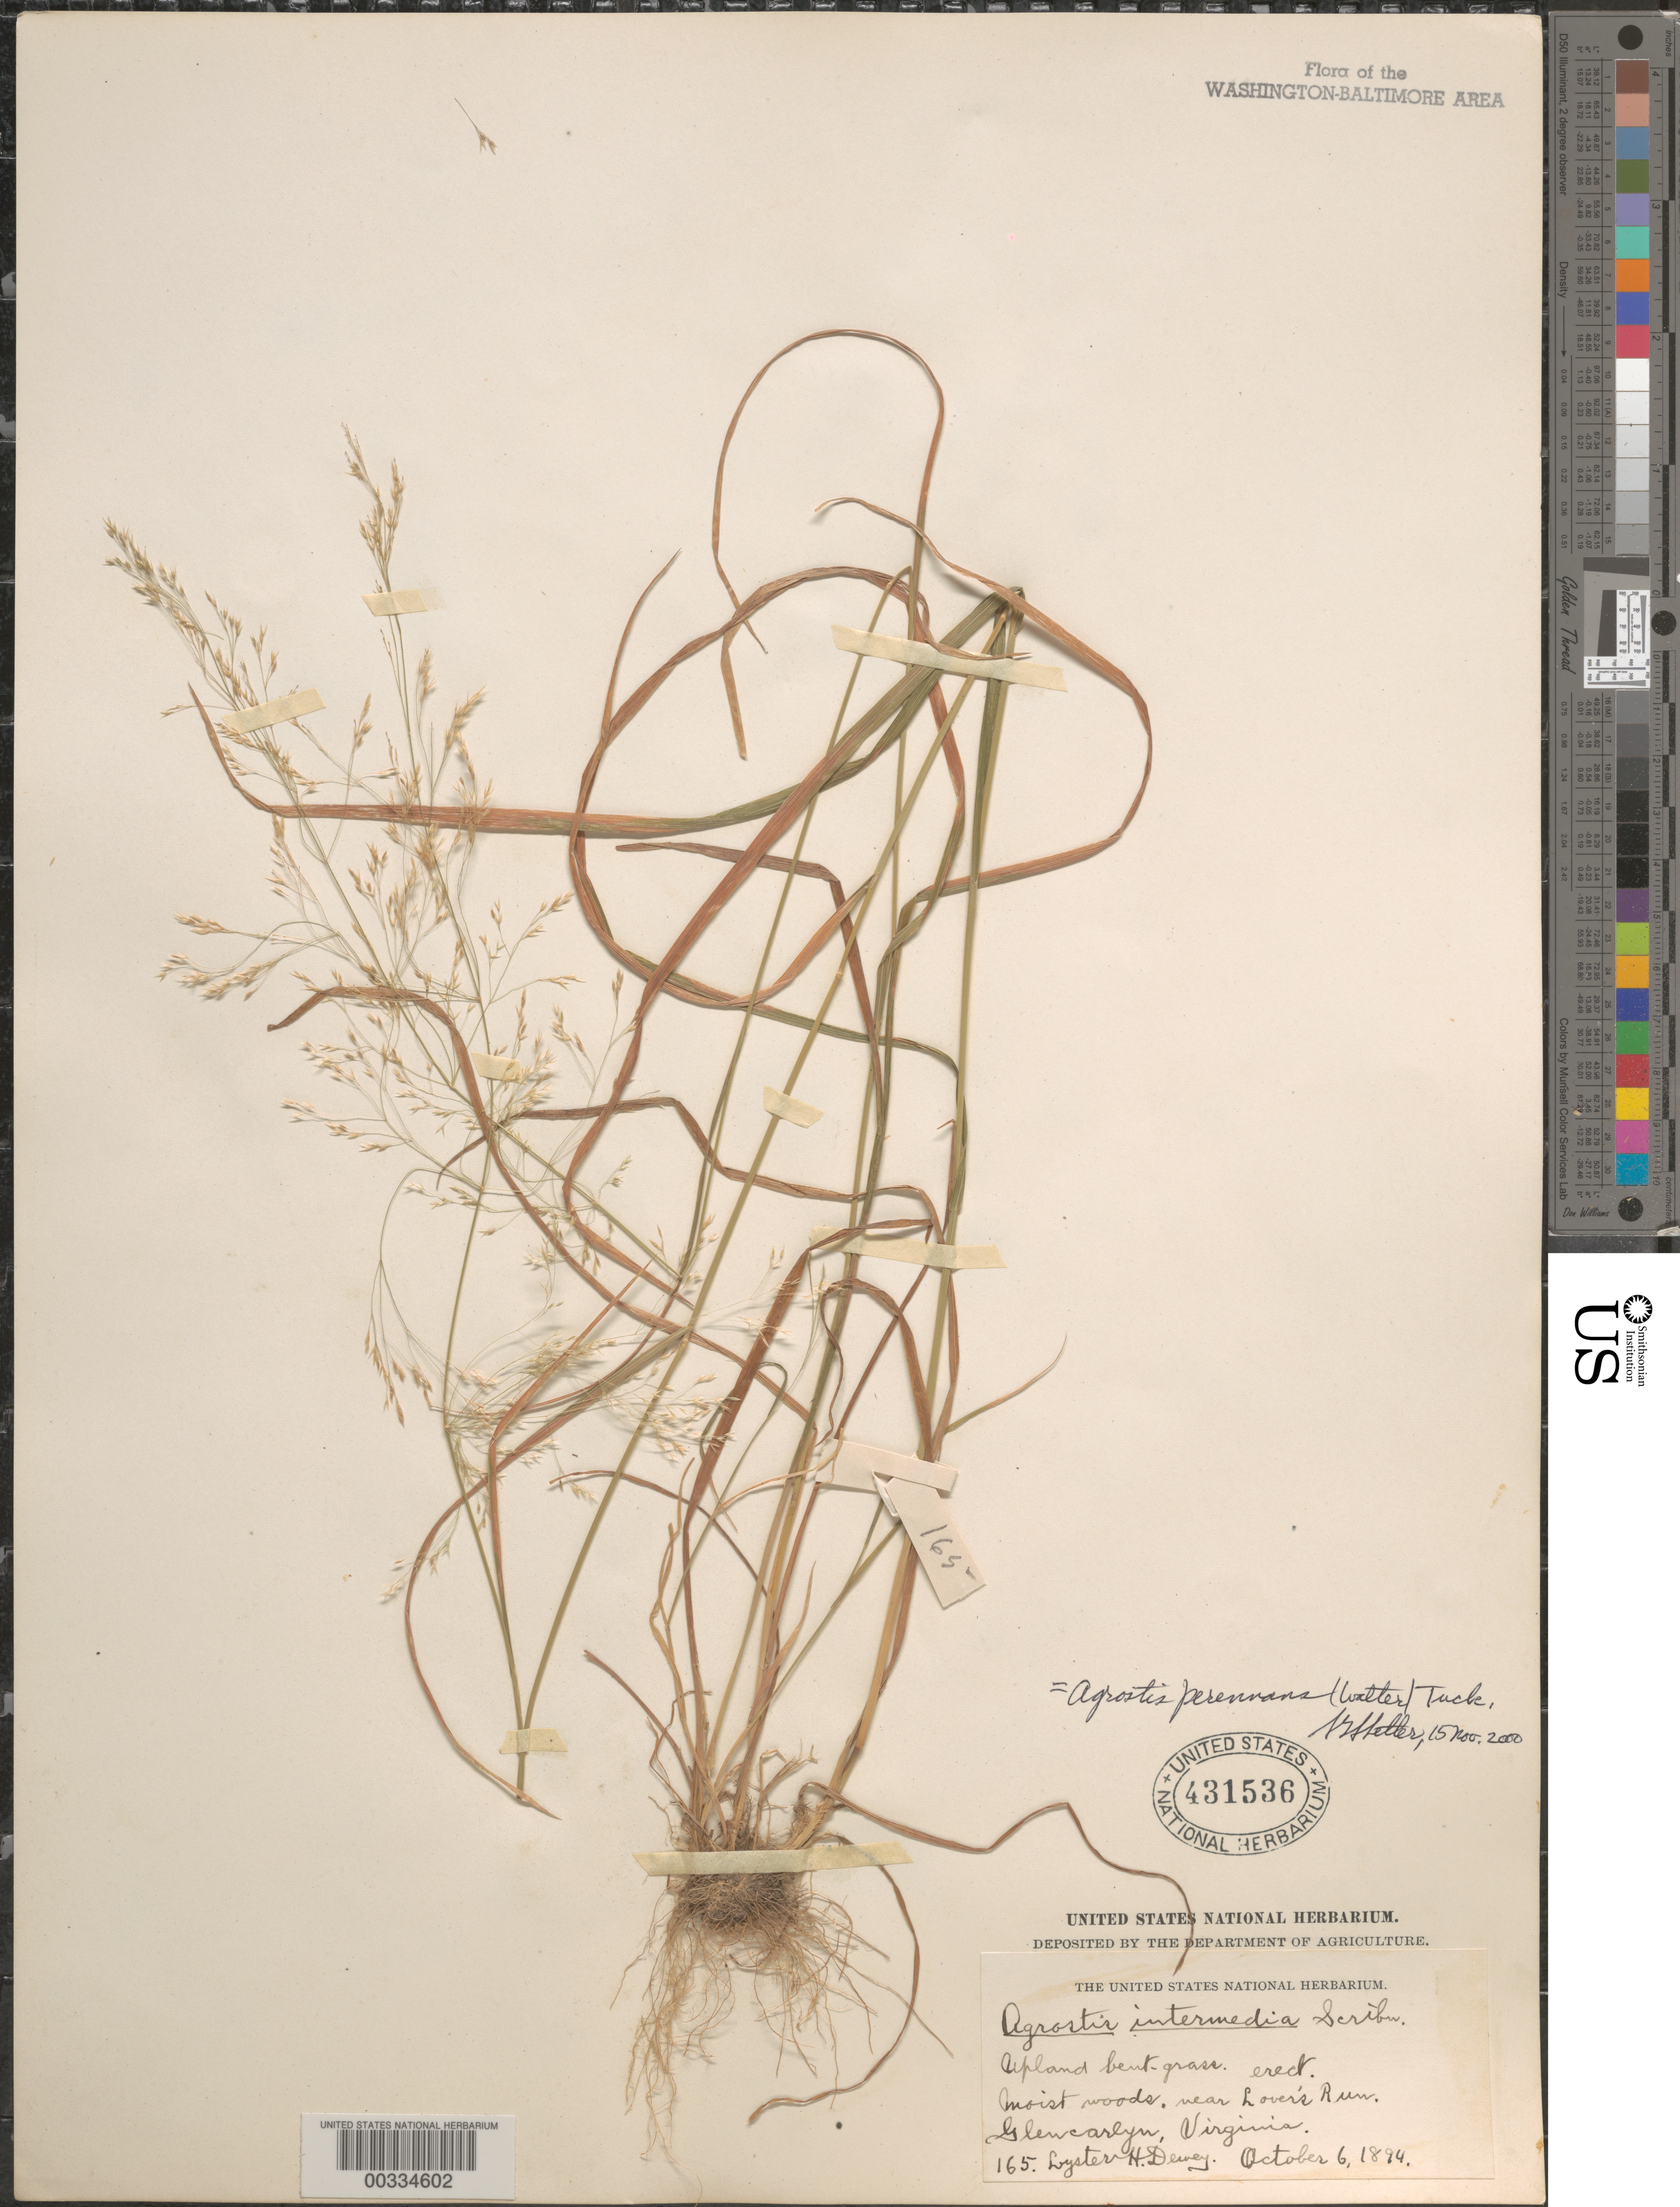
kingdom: Plantae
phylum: Tracheophyta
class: Liliopsida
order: Poales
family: Poaceae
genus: Agrostis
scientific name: Agrostis perennans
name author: (Walter) Tuck.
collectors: L. H. Dewey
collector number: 165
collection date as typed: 06 Oct 1894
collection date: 1894-10-06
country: United States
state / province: Virginia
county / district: Arlington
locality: Lovers Run vicinity, Glencarlyn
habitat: Moist woods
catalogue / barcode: US 431536